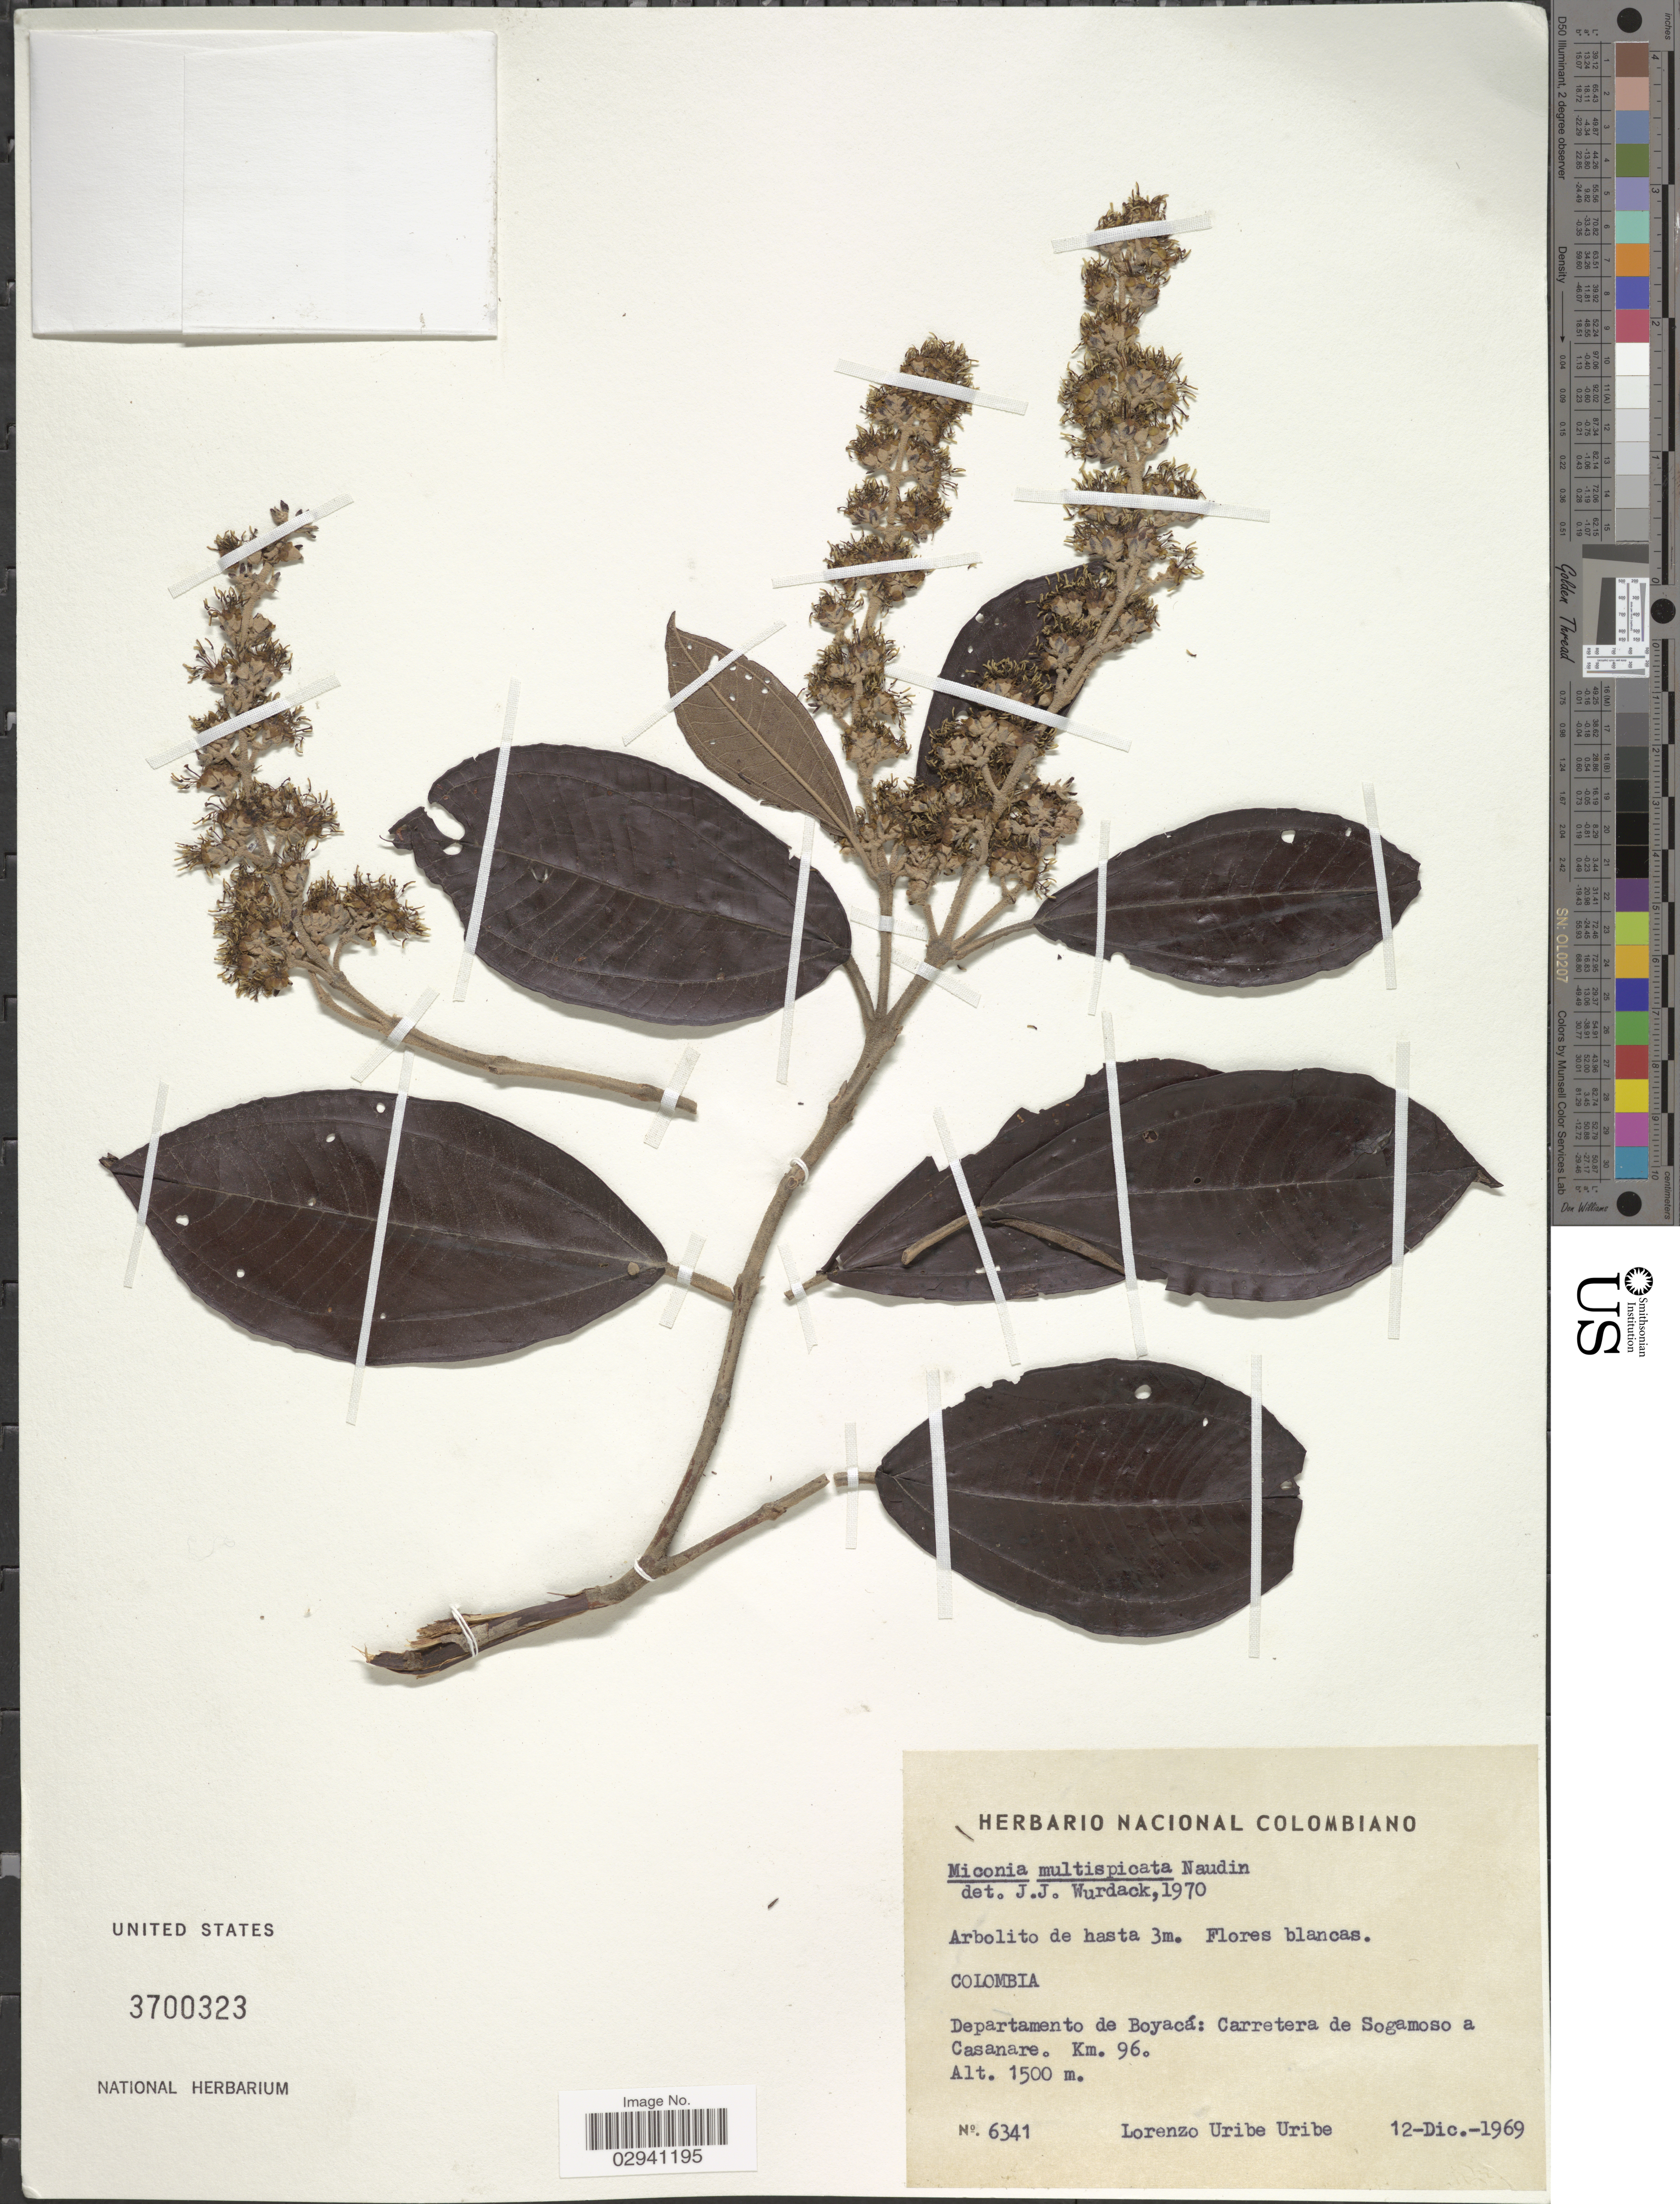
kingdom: Plantae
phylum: Tracheophyta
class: Magnoliopsida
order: Myrtales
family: Melastomataceae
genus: Miconia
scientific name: Miconia multispicata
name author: Naudin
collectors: L. Uribe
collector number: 6341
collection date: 1969-12-12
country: Colombia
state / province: Boyacá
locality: Carretera de Sogamoso a Casanare. Km. 96.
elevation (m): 1500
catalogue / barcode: US 3700323